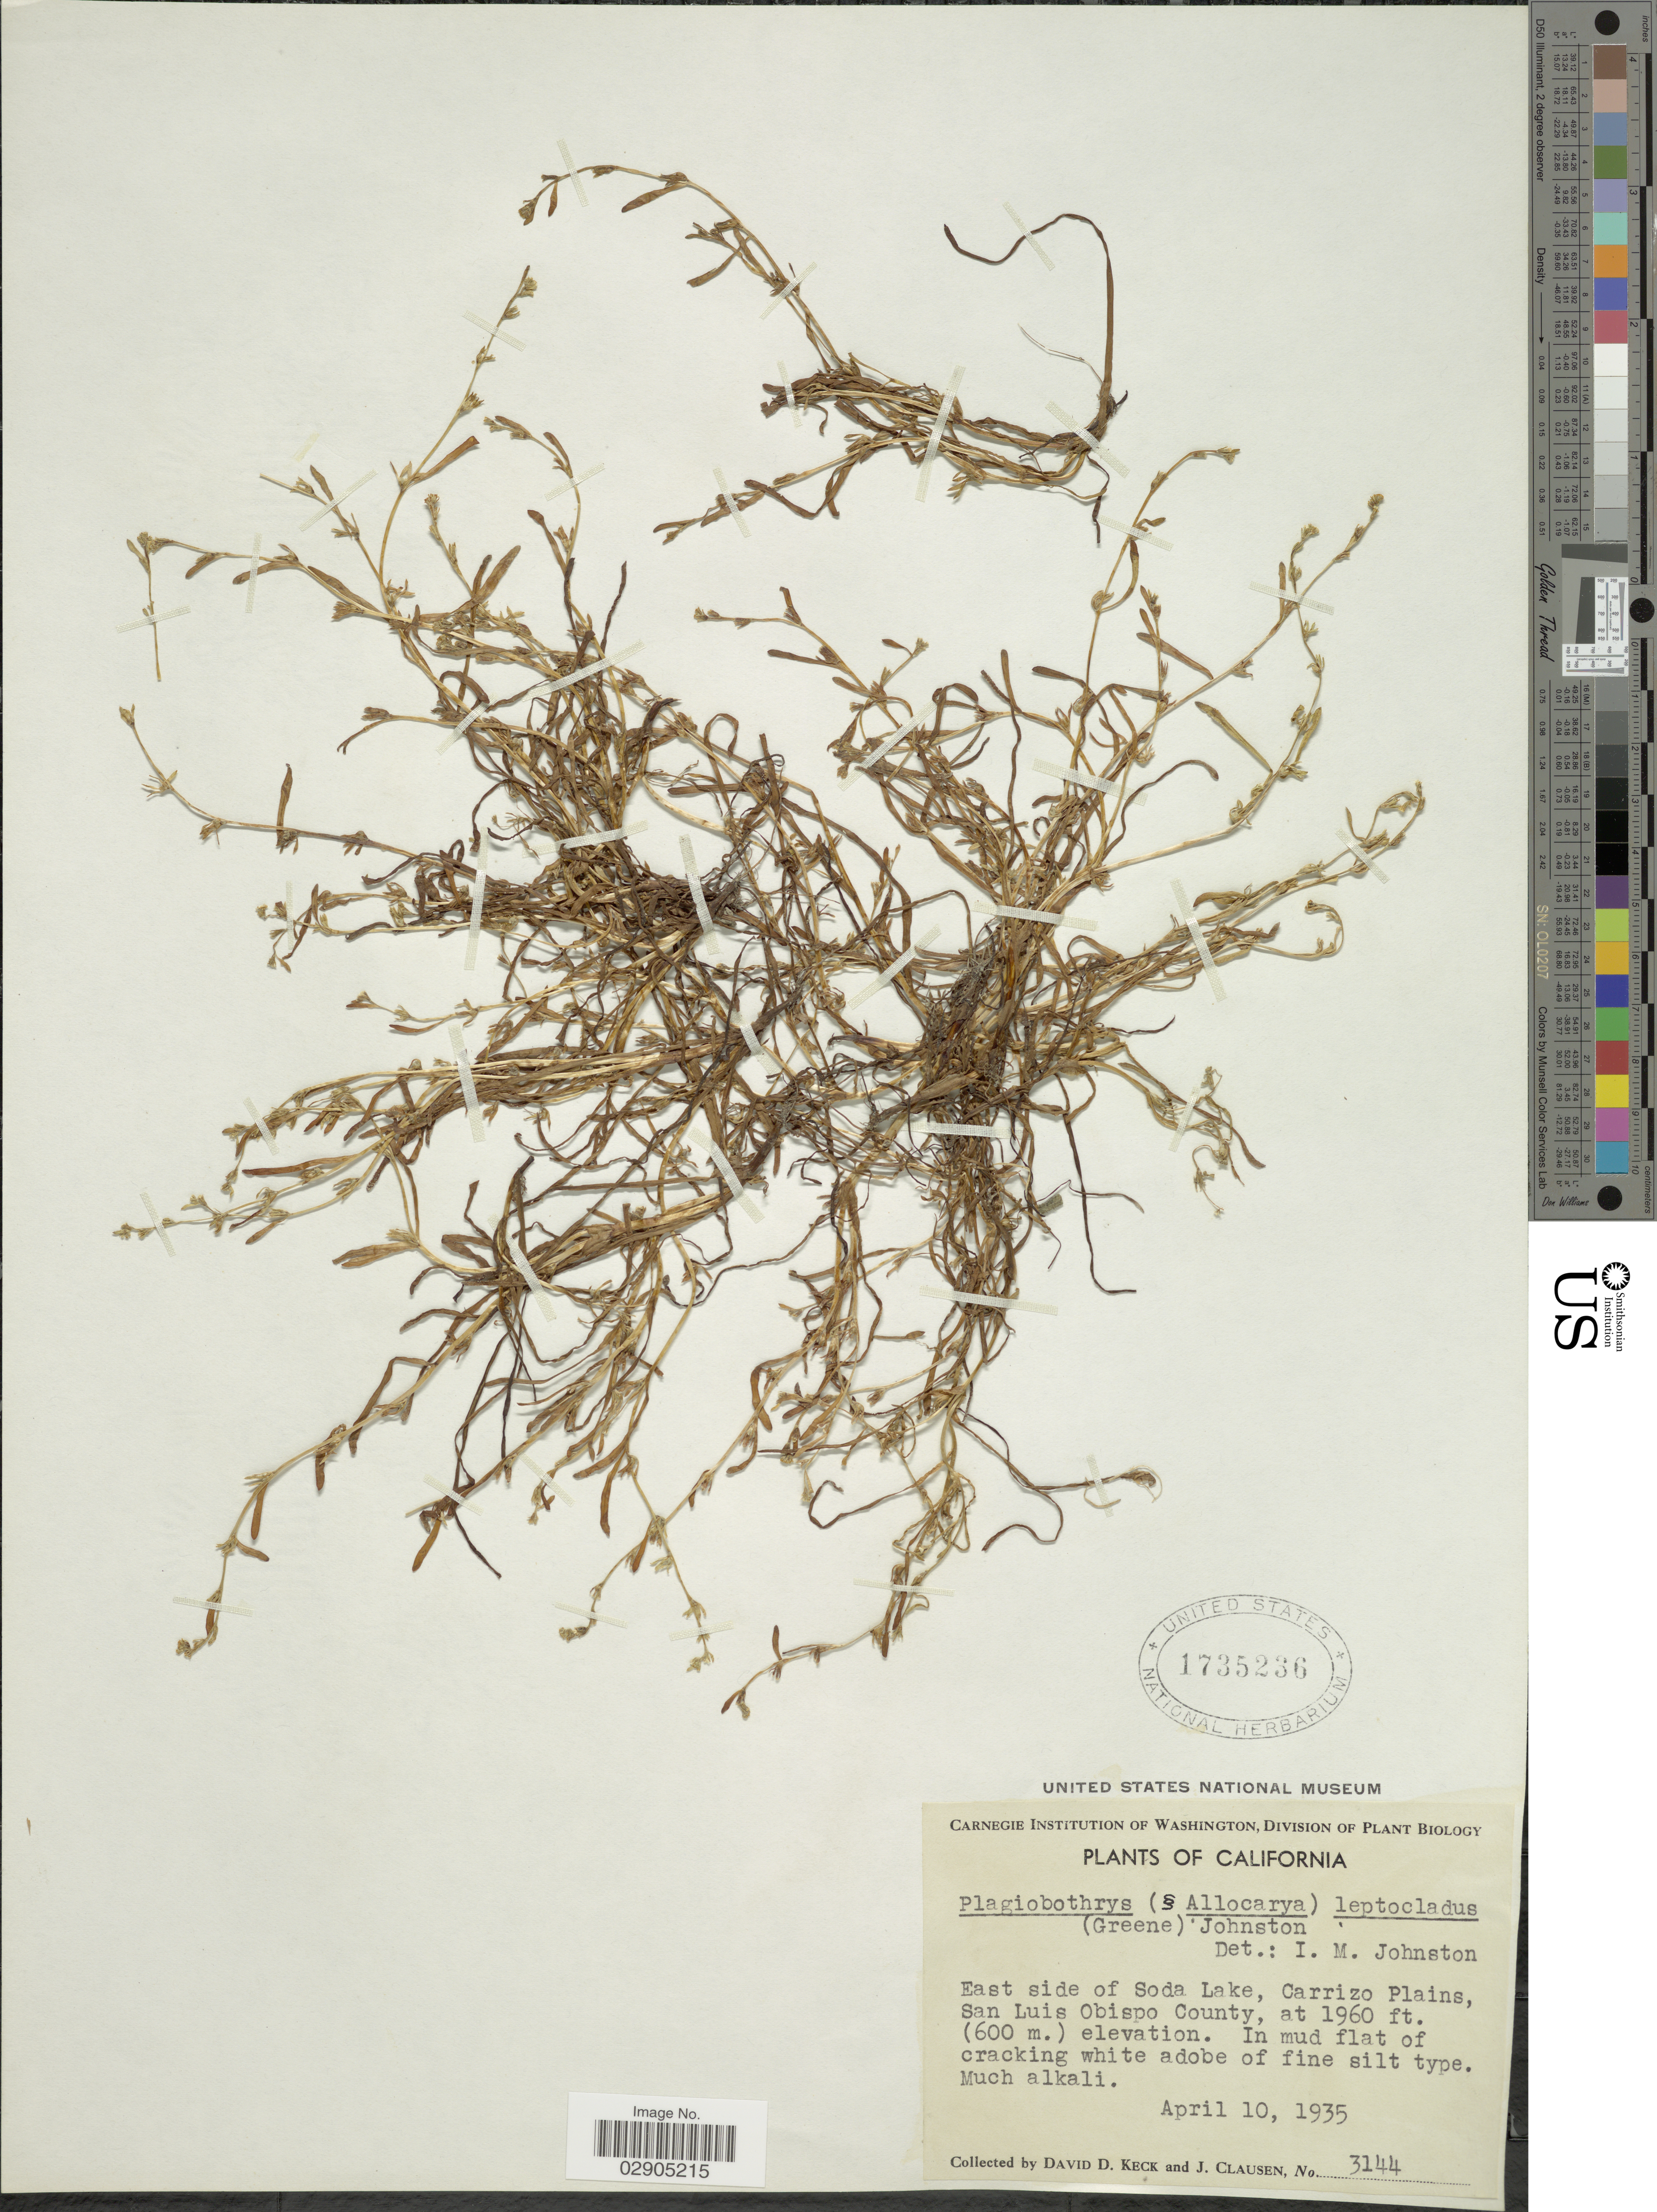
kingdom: Plantae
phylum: Tracheophyta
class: Magnoliopsida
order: Boraginales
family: Boraginaceae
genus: Allocarya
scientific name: Allocarya leptoclada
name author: Greene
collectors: D. D. Keck & J. Clausen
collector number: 3144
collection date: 1935-04-10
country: United States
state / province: California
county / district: San Luis Obispo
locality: East side of Soda Lake, Carrizo Plains, San Luis Obispo County.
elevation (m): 597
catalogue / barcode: US 1735236